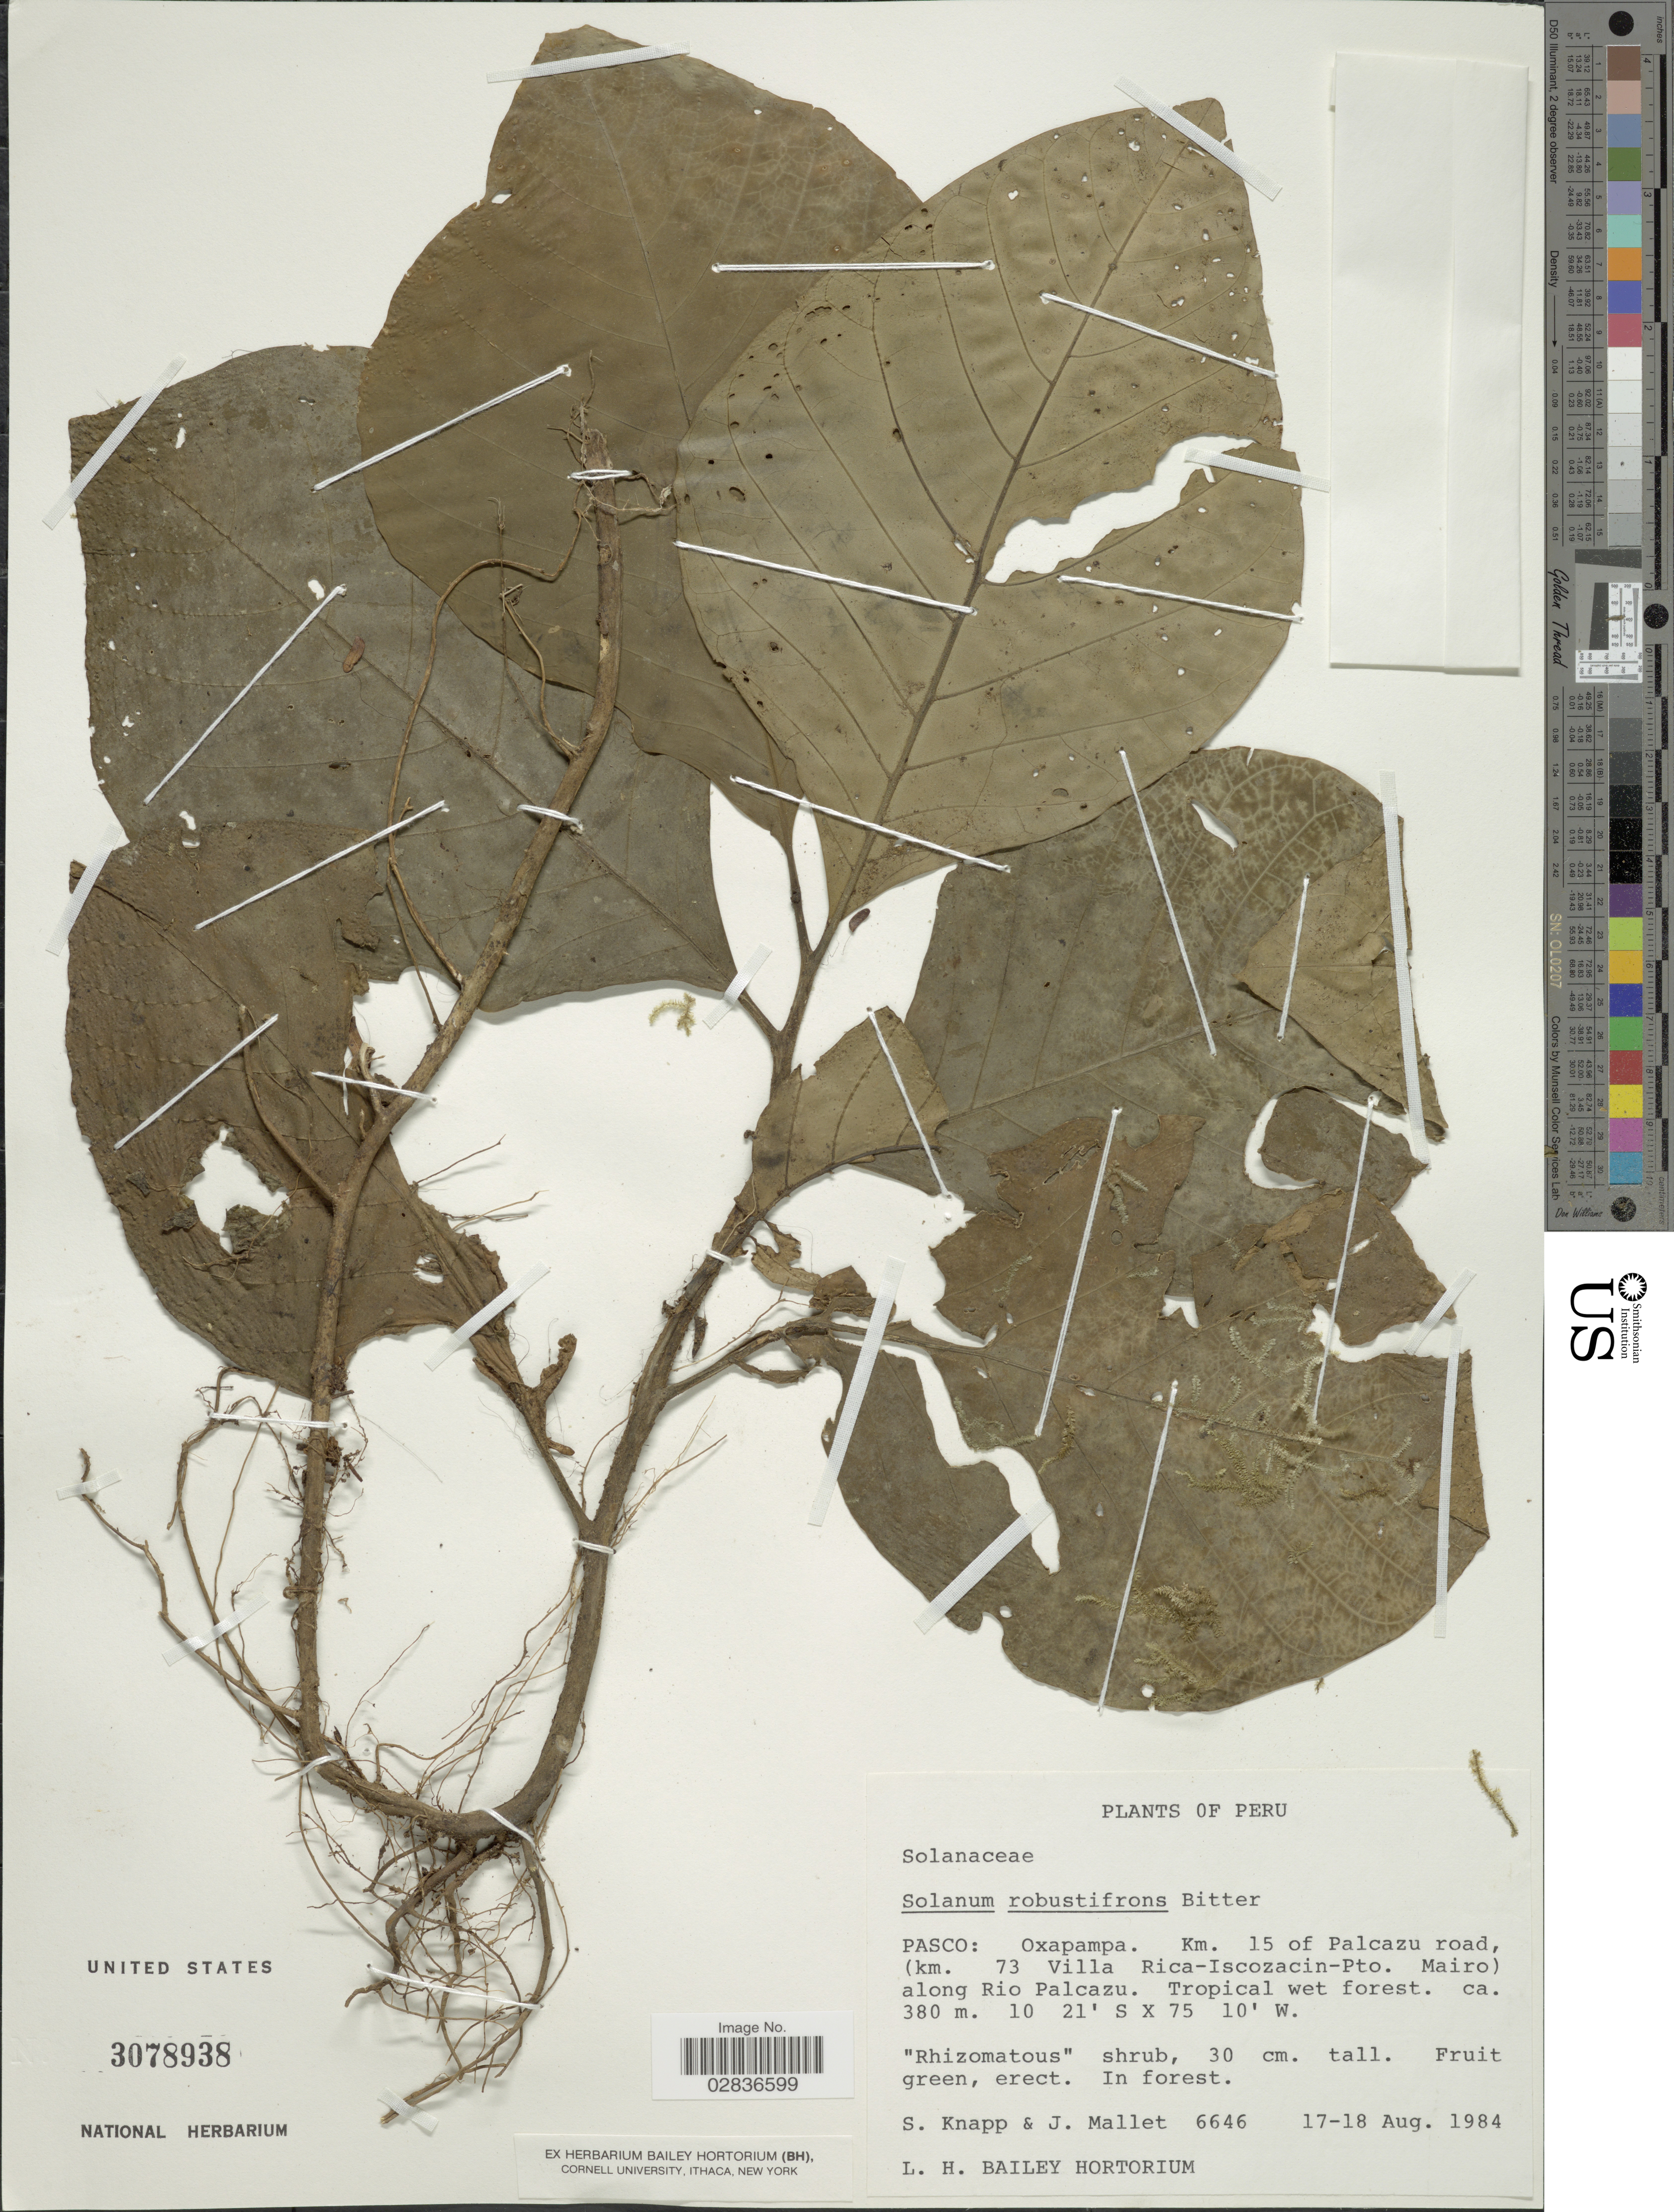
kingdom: Plantae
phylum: Tracheophyta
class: Magnoliopsida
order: Solanales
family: Solanaceae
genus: Solanum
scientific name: Solanum robustifrons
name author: Bitter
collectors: S. Knapp & J. Mallet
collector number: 6646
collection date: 1984-08-17/1984-08-18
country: Peru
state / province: Pasco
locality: Pasco: Oxapampa. Km. 15 of Palcazu road, (km. 73 Villa Rica-Iscozacin-Pto. Mairo) along Rio Palcazu.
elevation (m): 380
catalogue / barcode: US 3078938